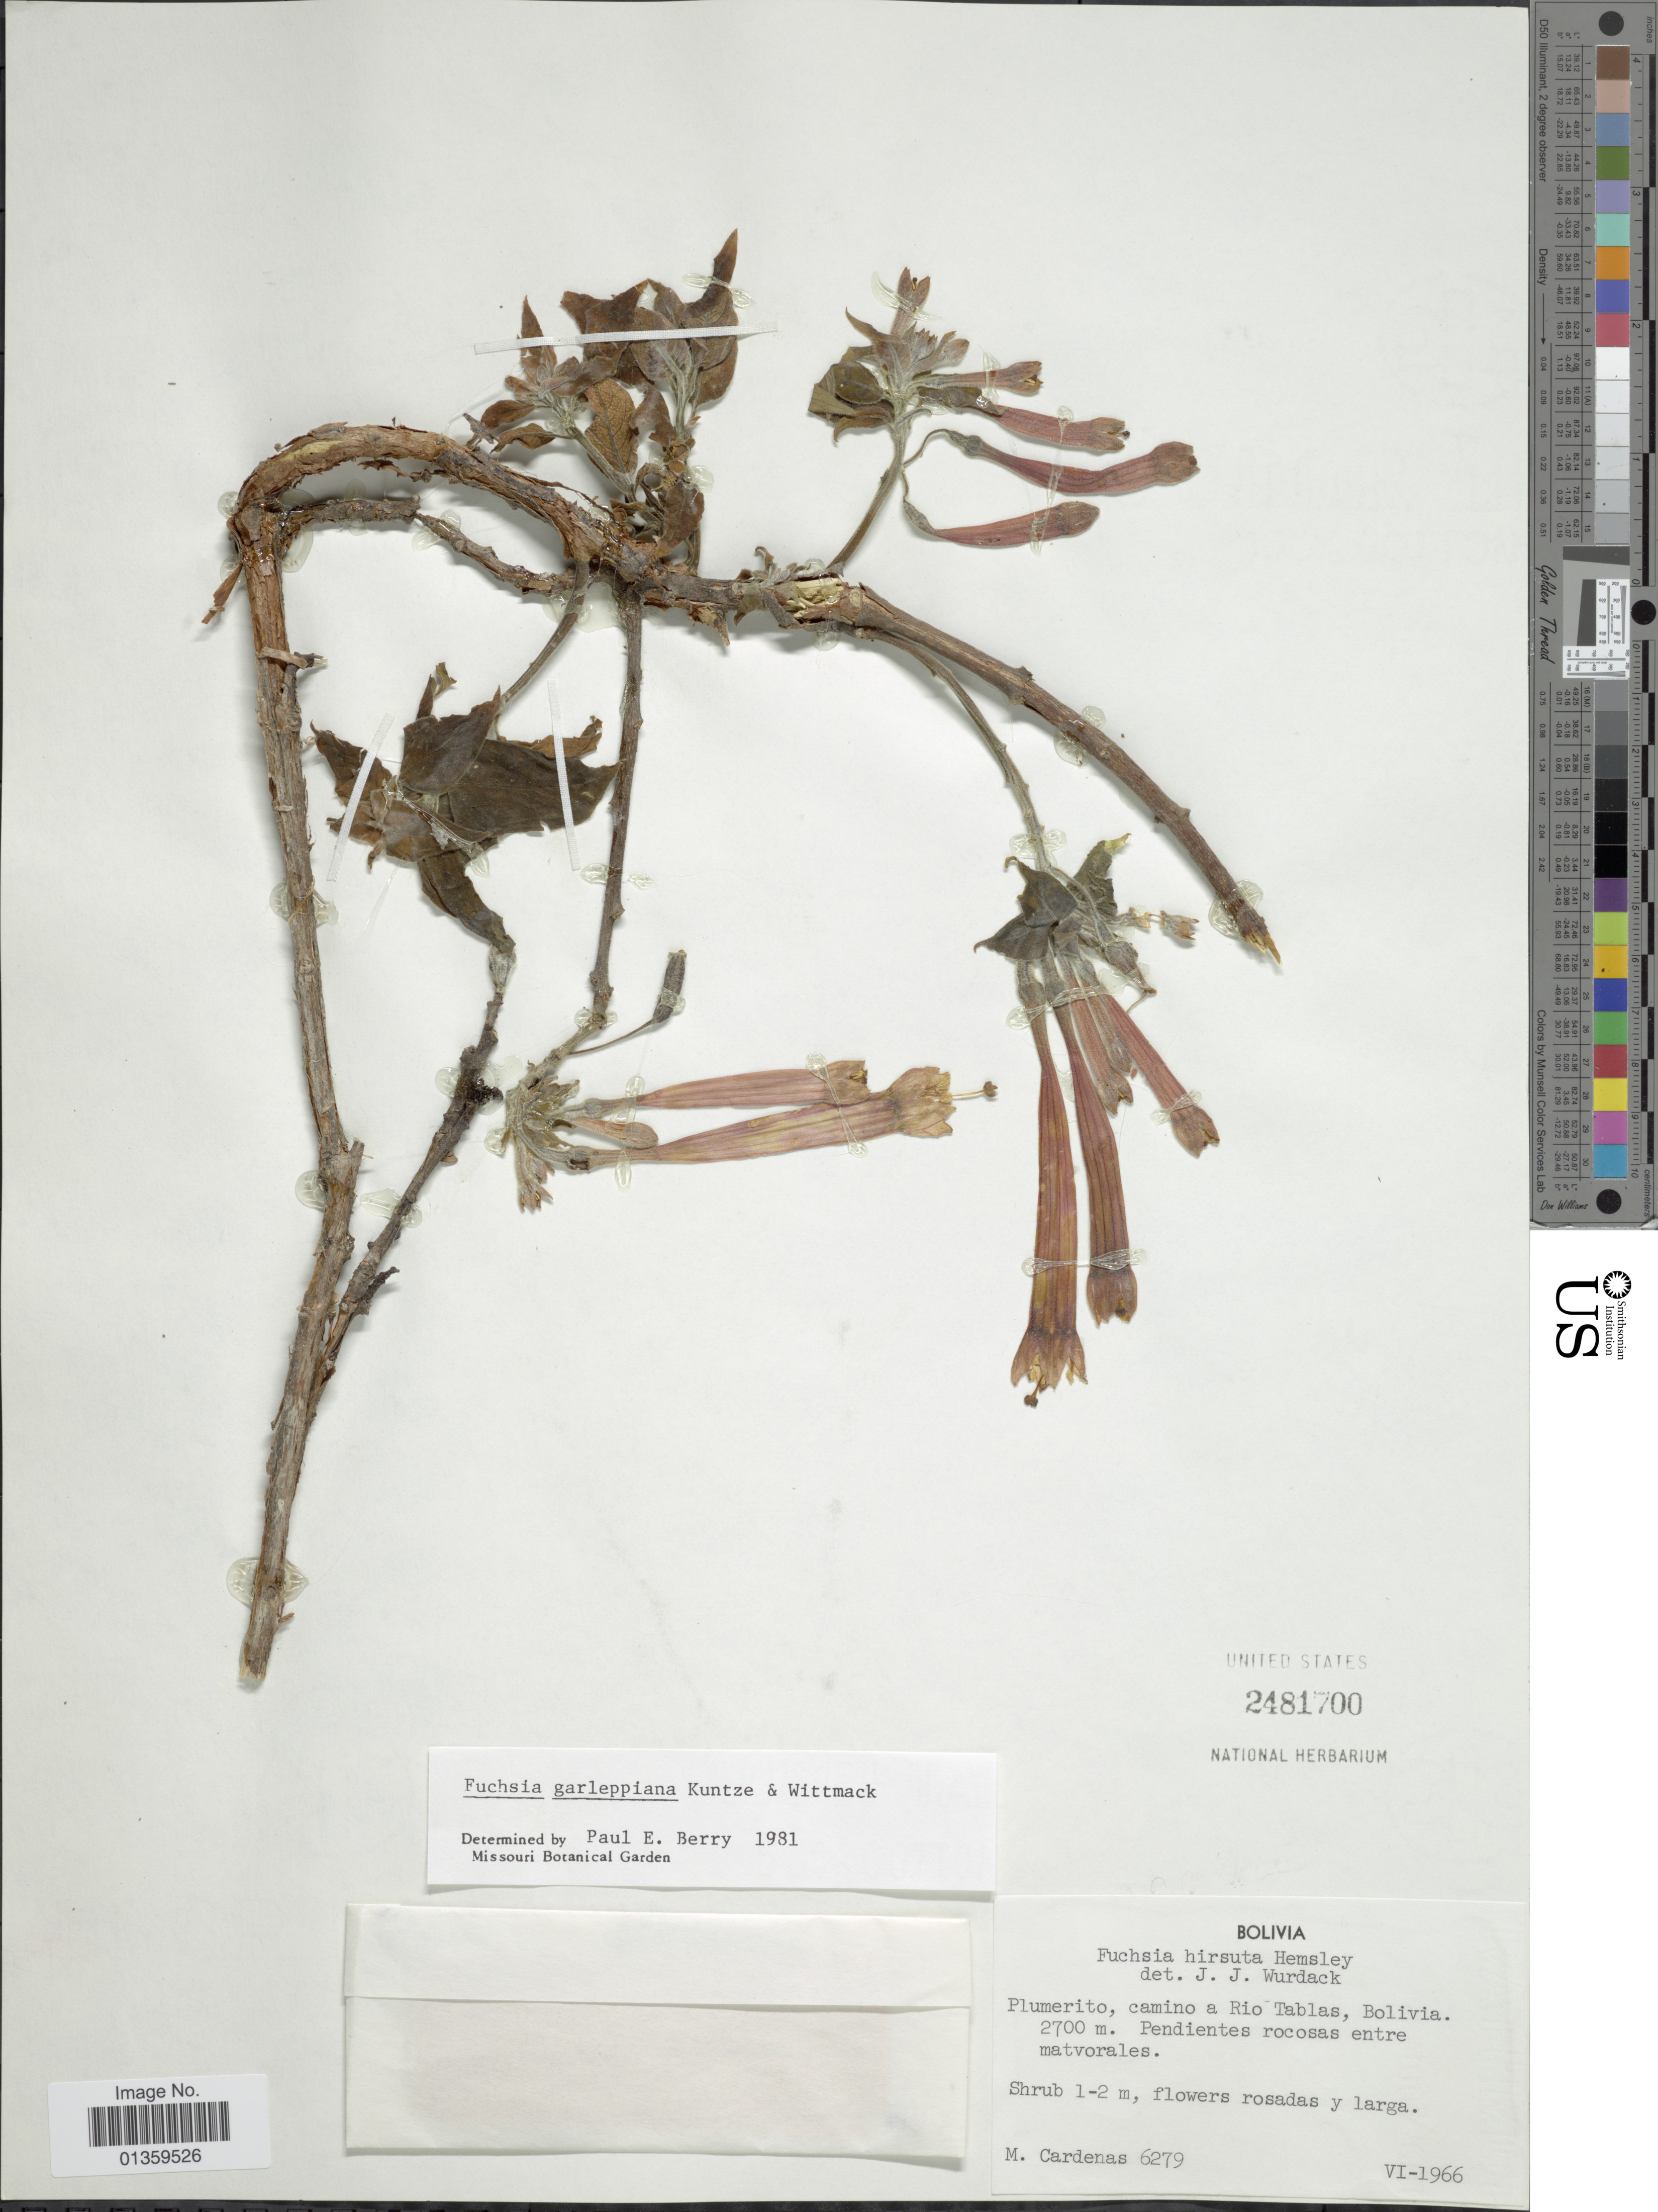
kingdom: Plantae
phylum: Tracheophyta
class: Magnoliopsida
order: Myrtales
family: Onagraceae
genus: Fuchsia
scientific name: Fuchsia garleppiana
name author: Kuntze & Wittm.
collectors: M. Cárdenas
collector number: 6279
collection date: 1966-06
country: Bolivia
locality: Plumerito, camino a Rio Tablas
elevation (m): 2700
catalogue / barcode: US 2481700